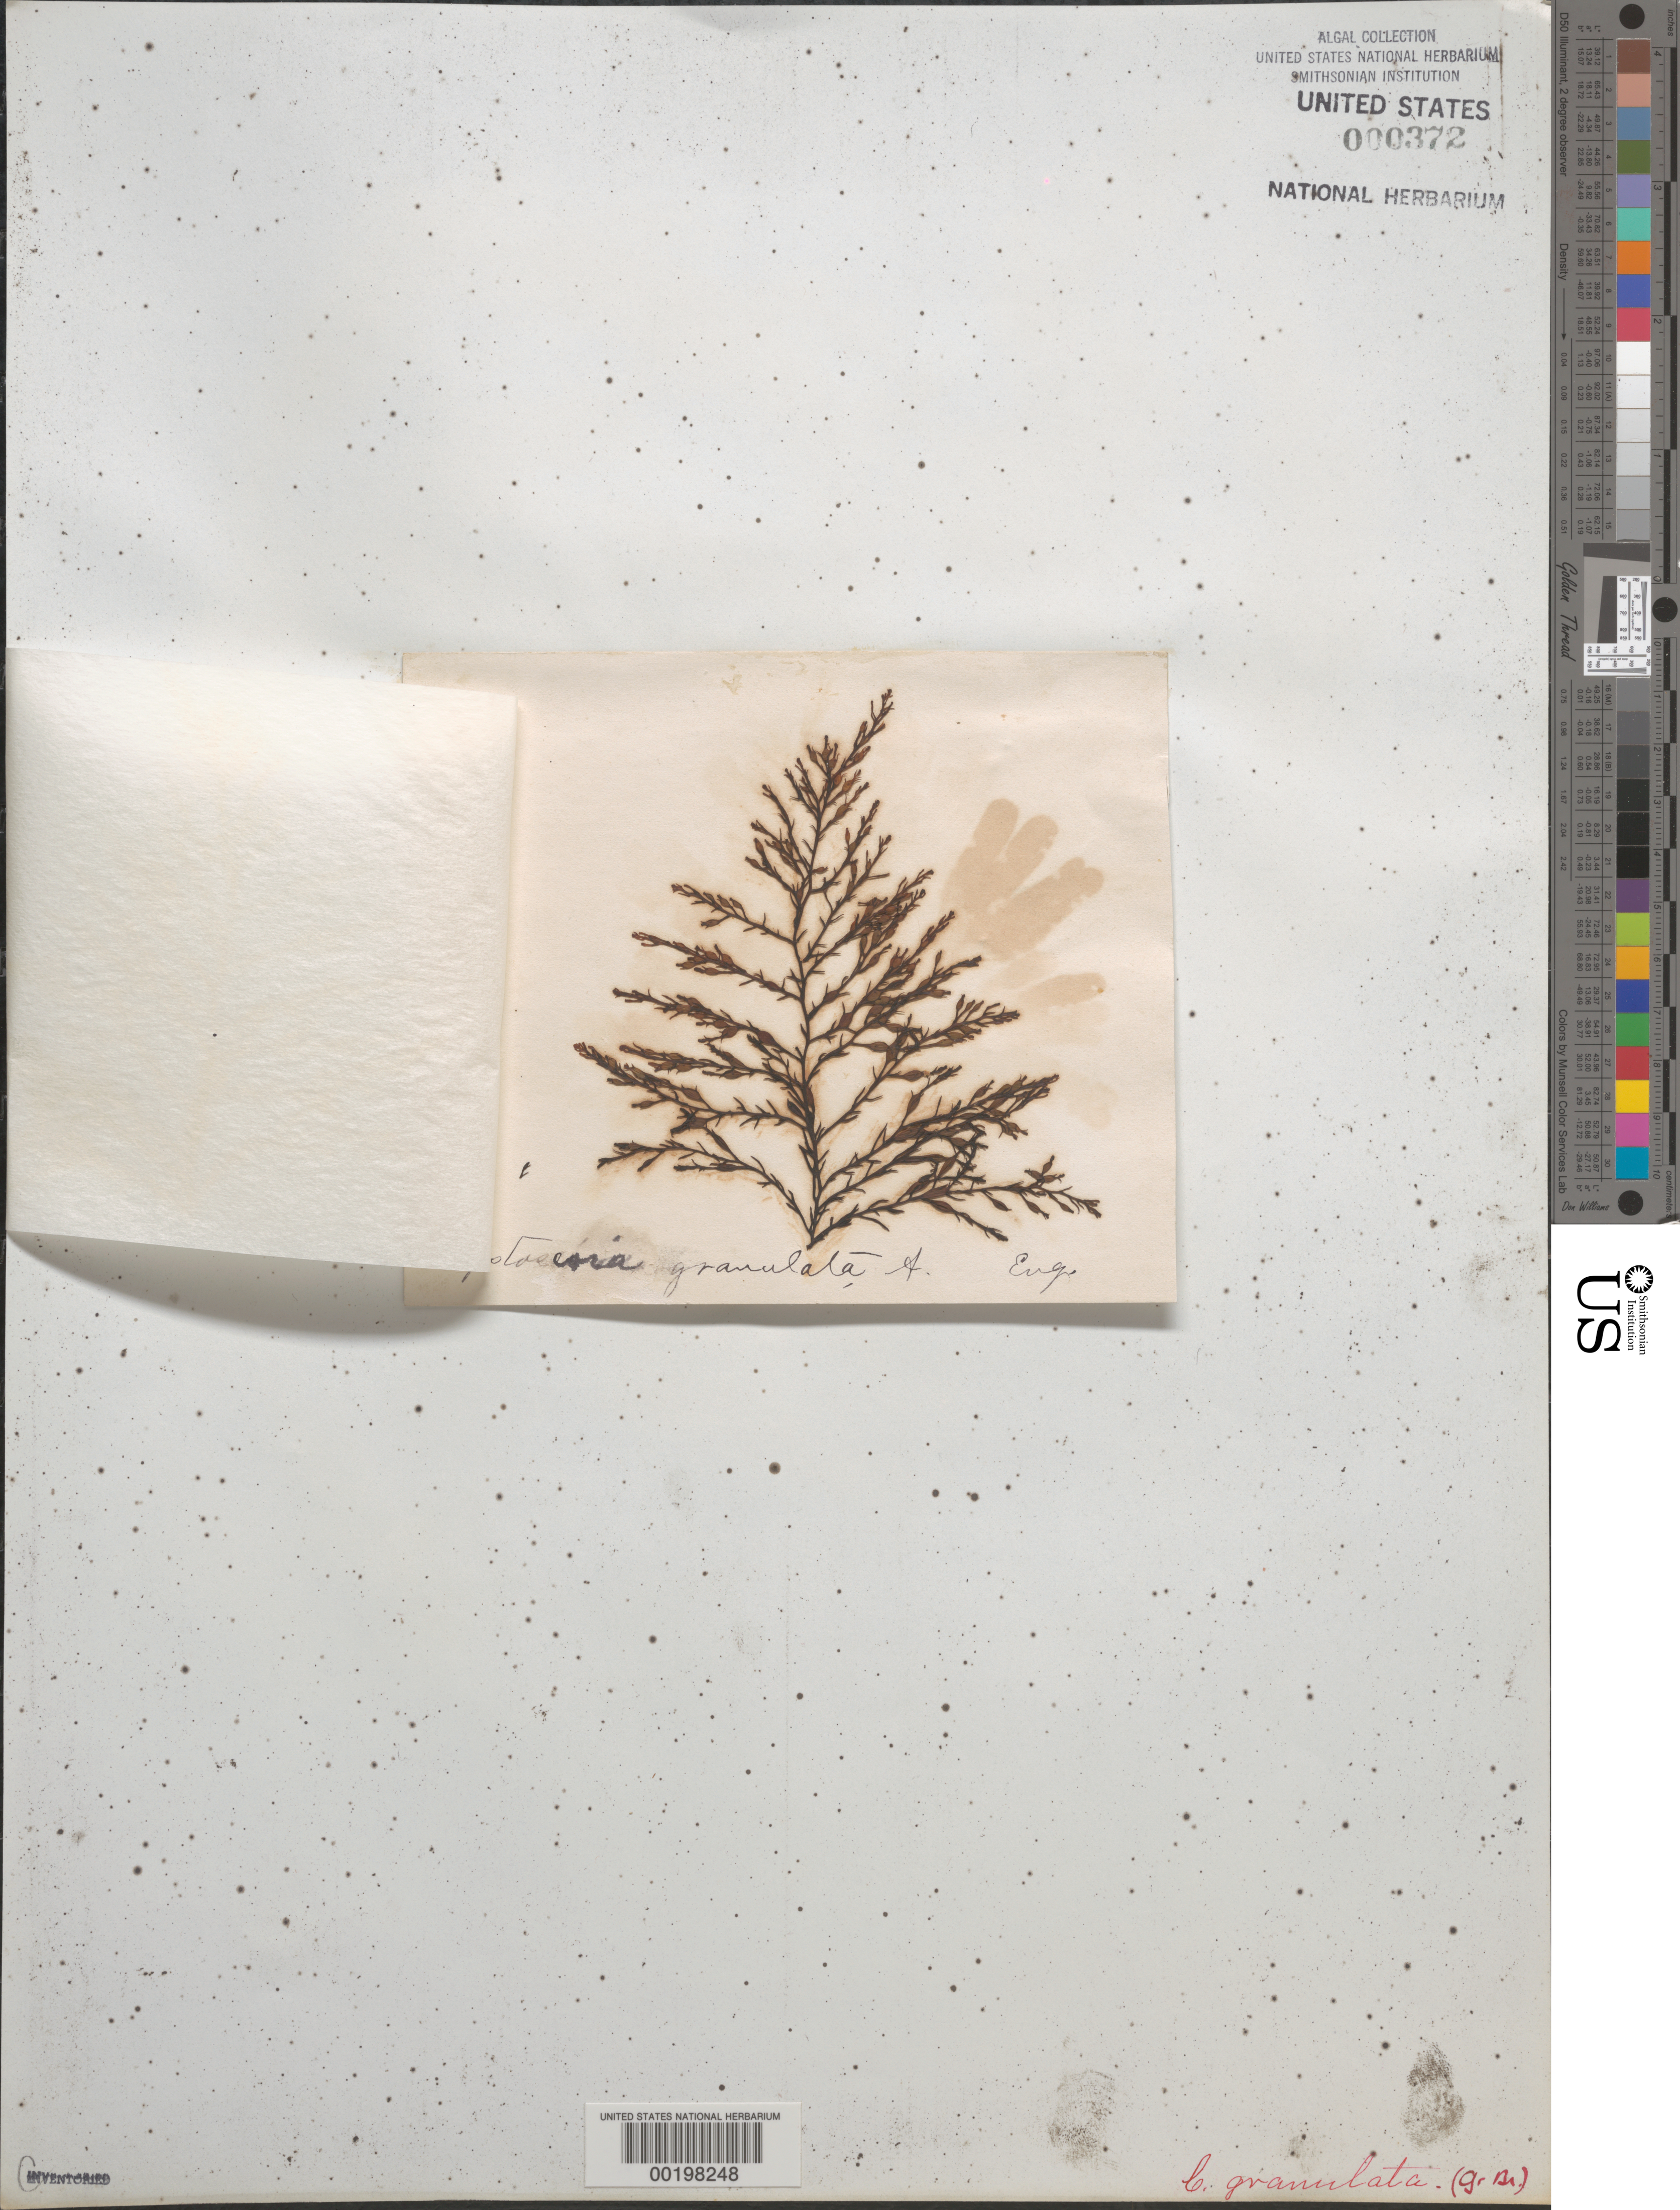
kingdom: Chromista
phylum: Ochrophyta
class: Phaeophyceae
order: Fucales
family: Sargassaceae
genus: Gongolaria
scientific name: Gongolaria usneoides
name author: (L.) Molinari & Guiry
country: United Kingdom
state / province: England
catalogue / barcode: US 372